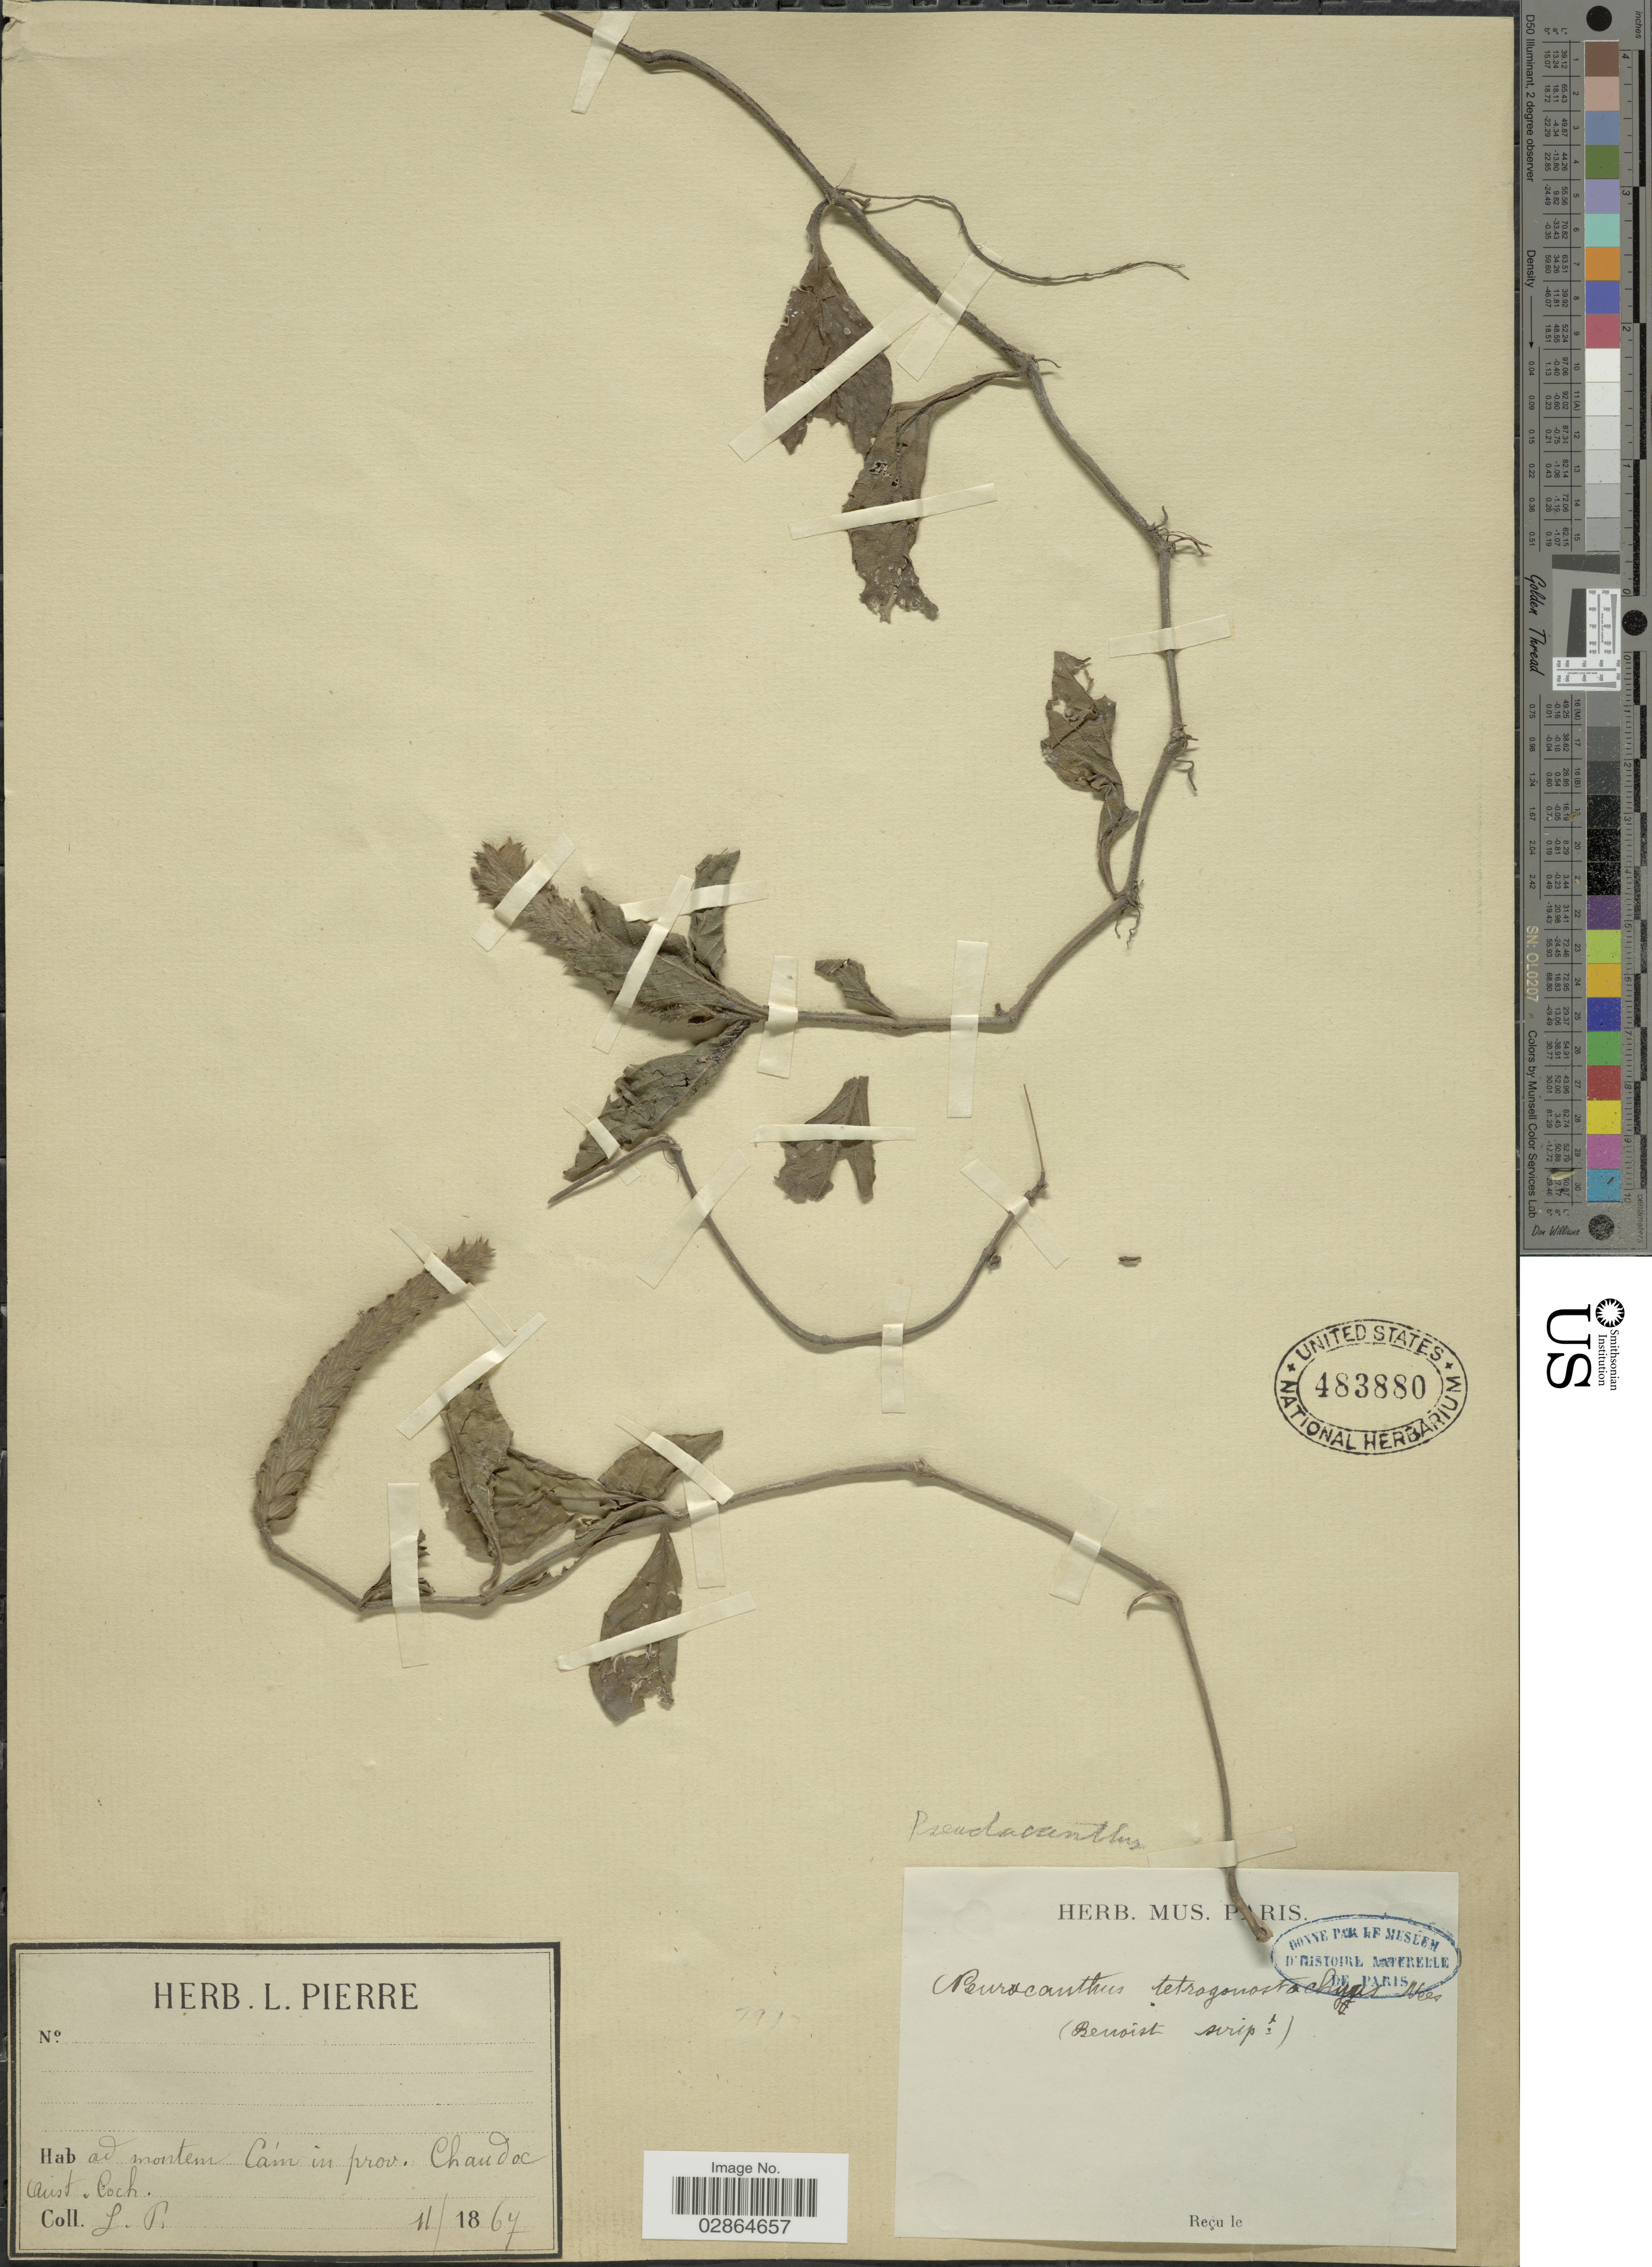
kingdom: Plantae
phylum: Tracheophyta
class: Magnoliopsida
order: Lamiales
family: Acanthaceae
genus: Neuracanthus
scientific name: Neuracanthus tetragonostachyus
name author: Nees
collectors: L. Pierre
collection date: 1867-11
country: Vietnam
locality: Ad montem Cám in prov,. Chaudoc Aust. Coch.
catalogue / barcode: US 483880